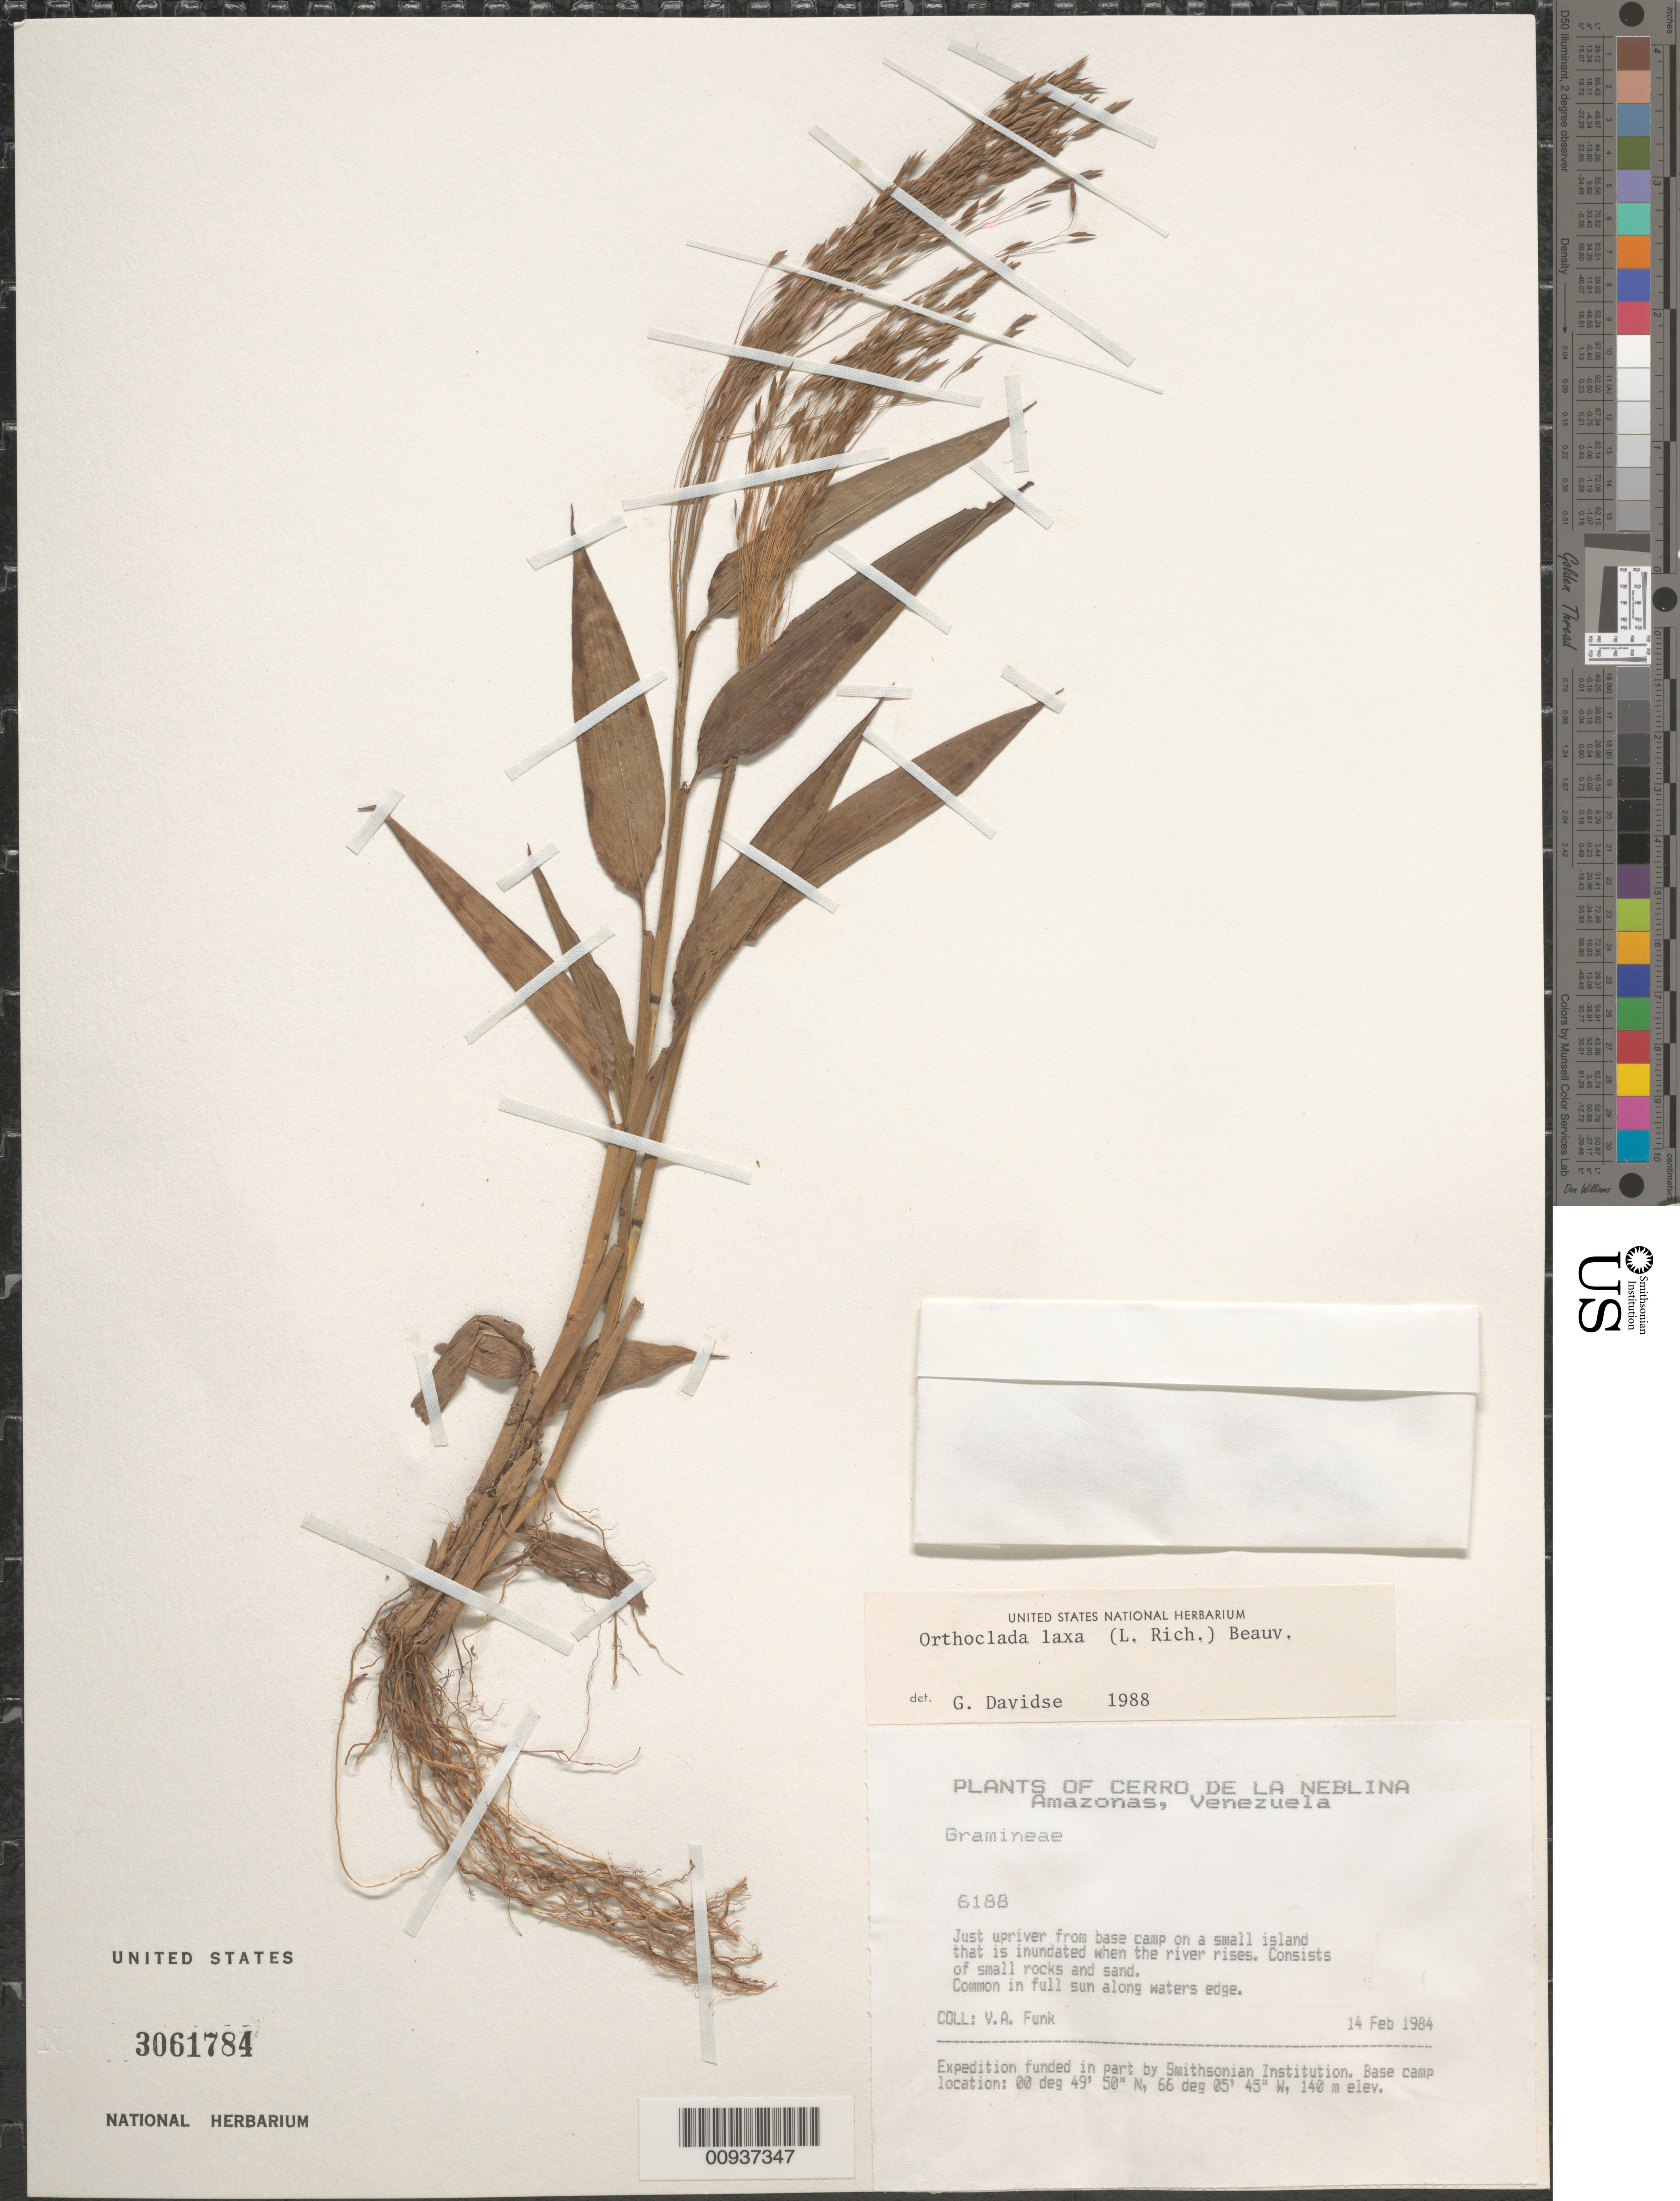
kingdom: Plantae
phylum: Tracheophyta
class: Liliopsida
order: Poales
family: Poaceae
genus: Orthoclada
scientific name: Orthoclada laxa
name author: P. Beauv.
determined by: Davidse, Gerrit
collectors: V. Funk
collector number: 6188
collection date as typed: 14-Feb-84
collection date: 1984-02-14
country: Venezuela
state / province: Amazonas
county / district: Río Negro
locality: Cerro de la Neblina, upriver from base camp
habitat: Small island, inundated when river rises; consists of small rocks and sand; in full sun along waters edge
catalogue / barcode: US 3061784